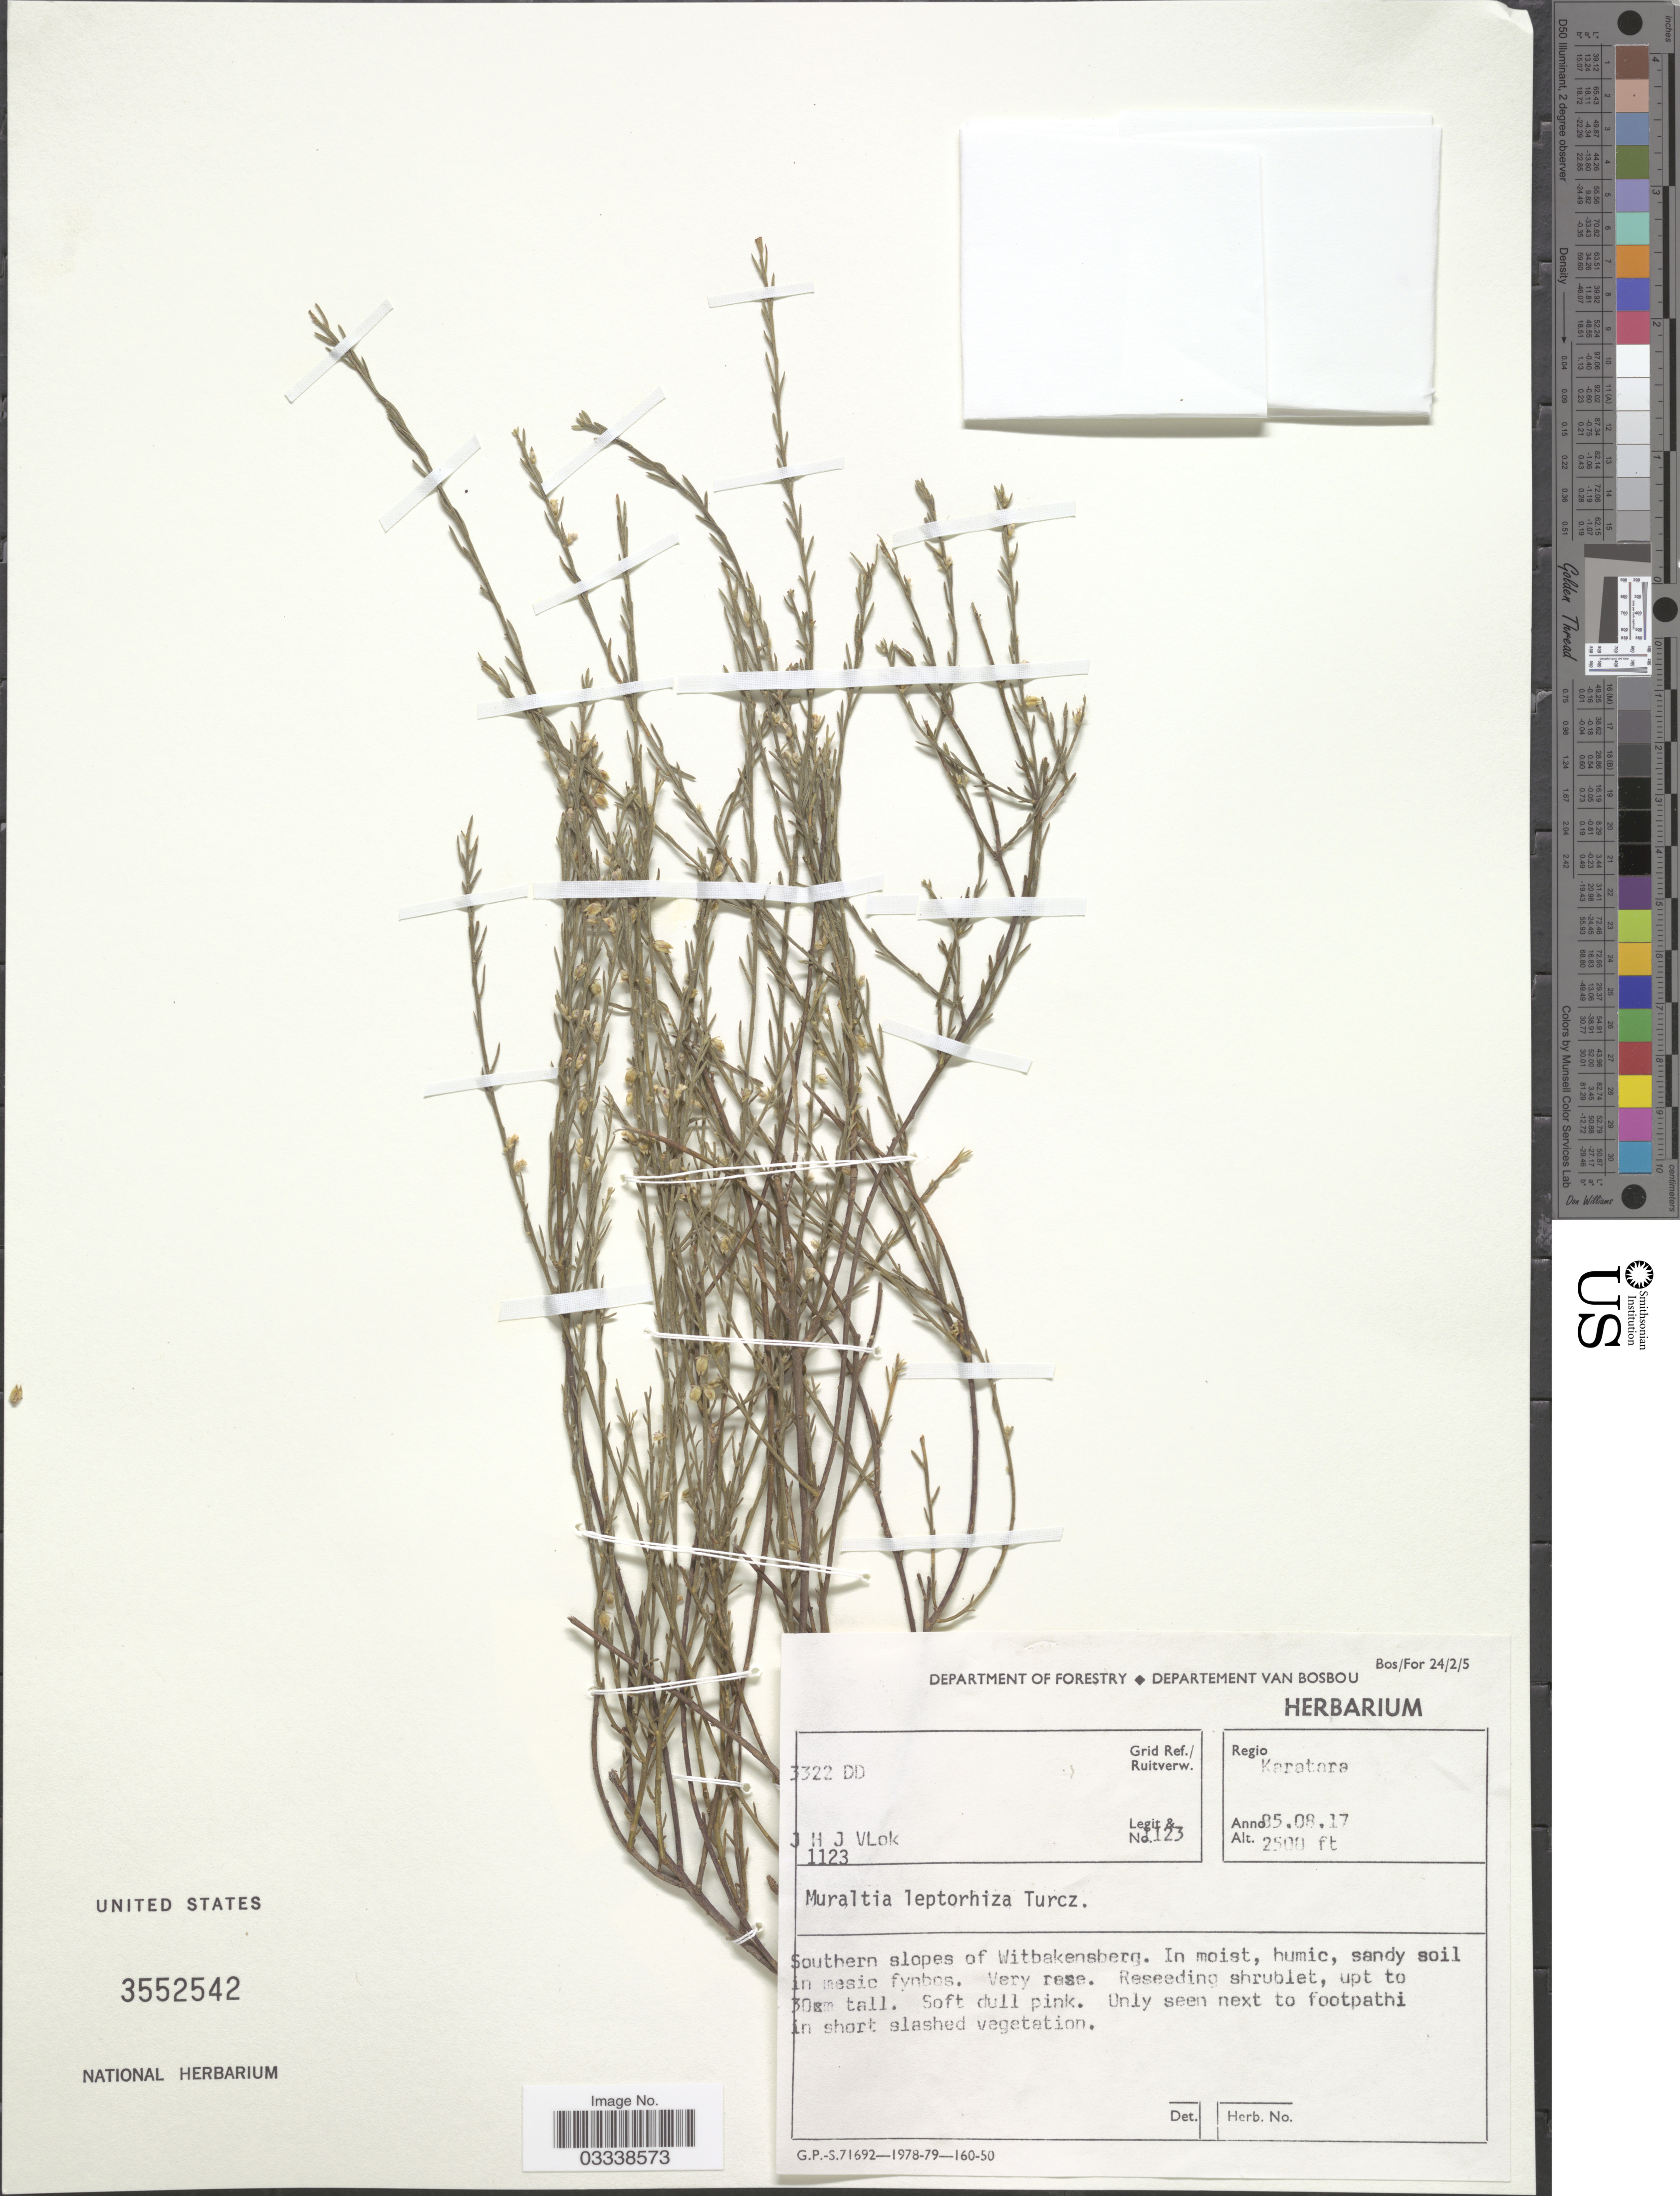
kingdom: Plantae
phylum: Tracheophyta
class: Magnoliopsida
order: Fabales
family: Polygalaceae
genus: Muraltia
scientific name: Muraltia leptorhiza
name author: Turcz.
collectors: J. H. J. Vlok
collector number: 1123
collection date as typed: Transcribed d/m/y: 17/8/85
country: South Africa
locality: Grid Ref./Ruitverw. 3322DD, Regio Karatara, Southern slopes of Witbakensberg.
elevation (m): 762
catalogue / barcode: US 3552542